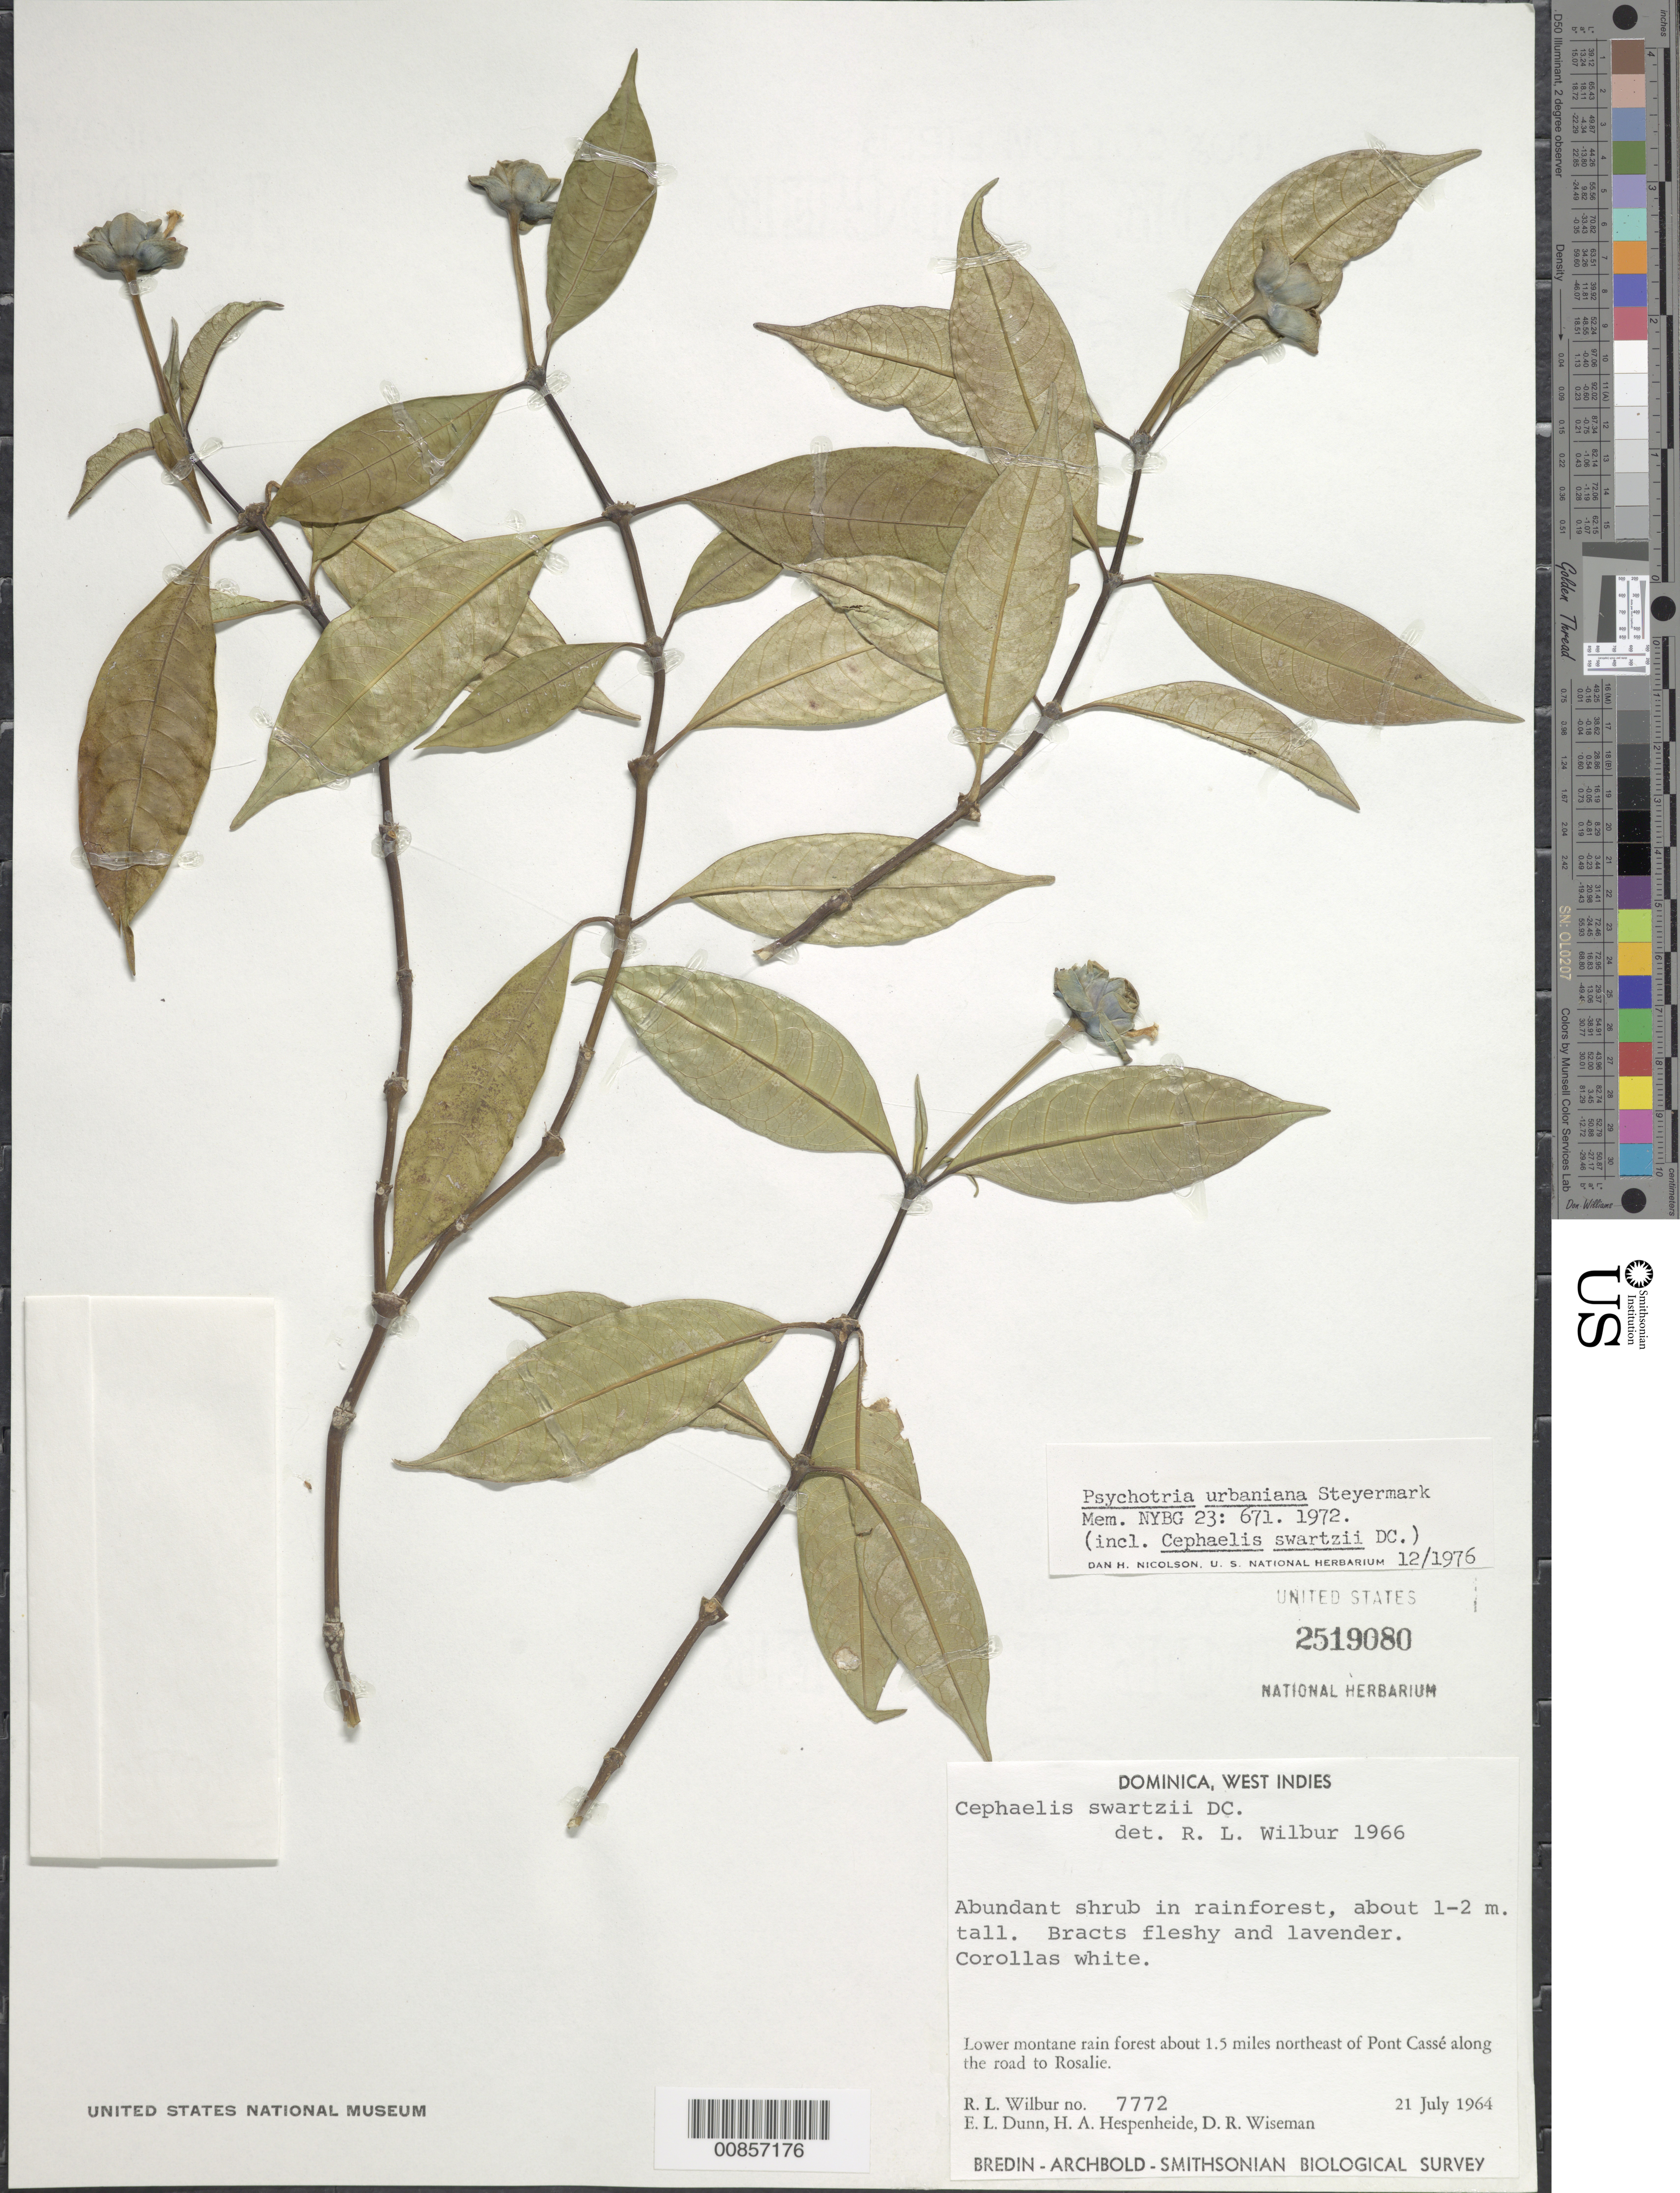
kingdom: Plantae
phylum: Tracheophyta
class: Magnoliopsida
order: Gentianales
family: Rubiaceae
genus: Psychotria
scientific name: Psychotria urbaniana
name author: Steyerm.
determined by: Nicolson, Dan H.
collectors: R. L. Wilbur, E. Dunn, H. A. Hespenheide & D. R. Wiseman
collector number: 7772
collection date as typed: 21 Jul 1964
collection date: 1964-07-21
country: Dominica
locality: About 1.5 miles northeast of Pont Cassé, along the road to Rosalie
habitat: Lower montane rainforest, along road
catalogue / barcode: US 2519080